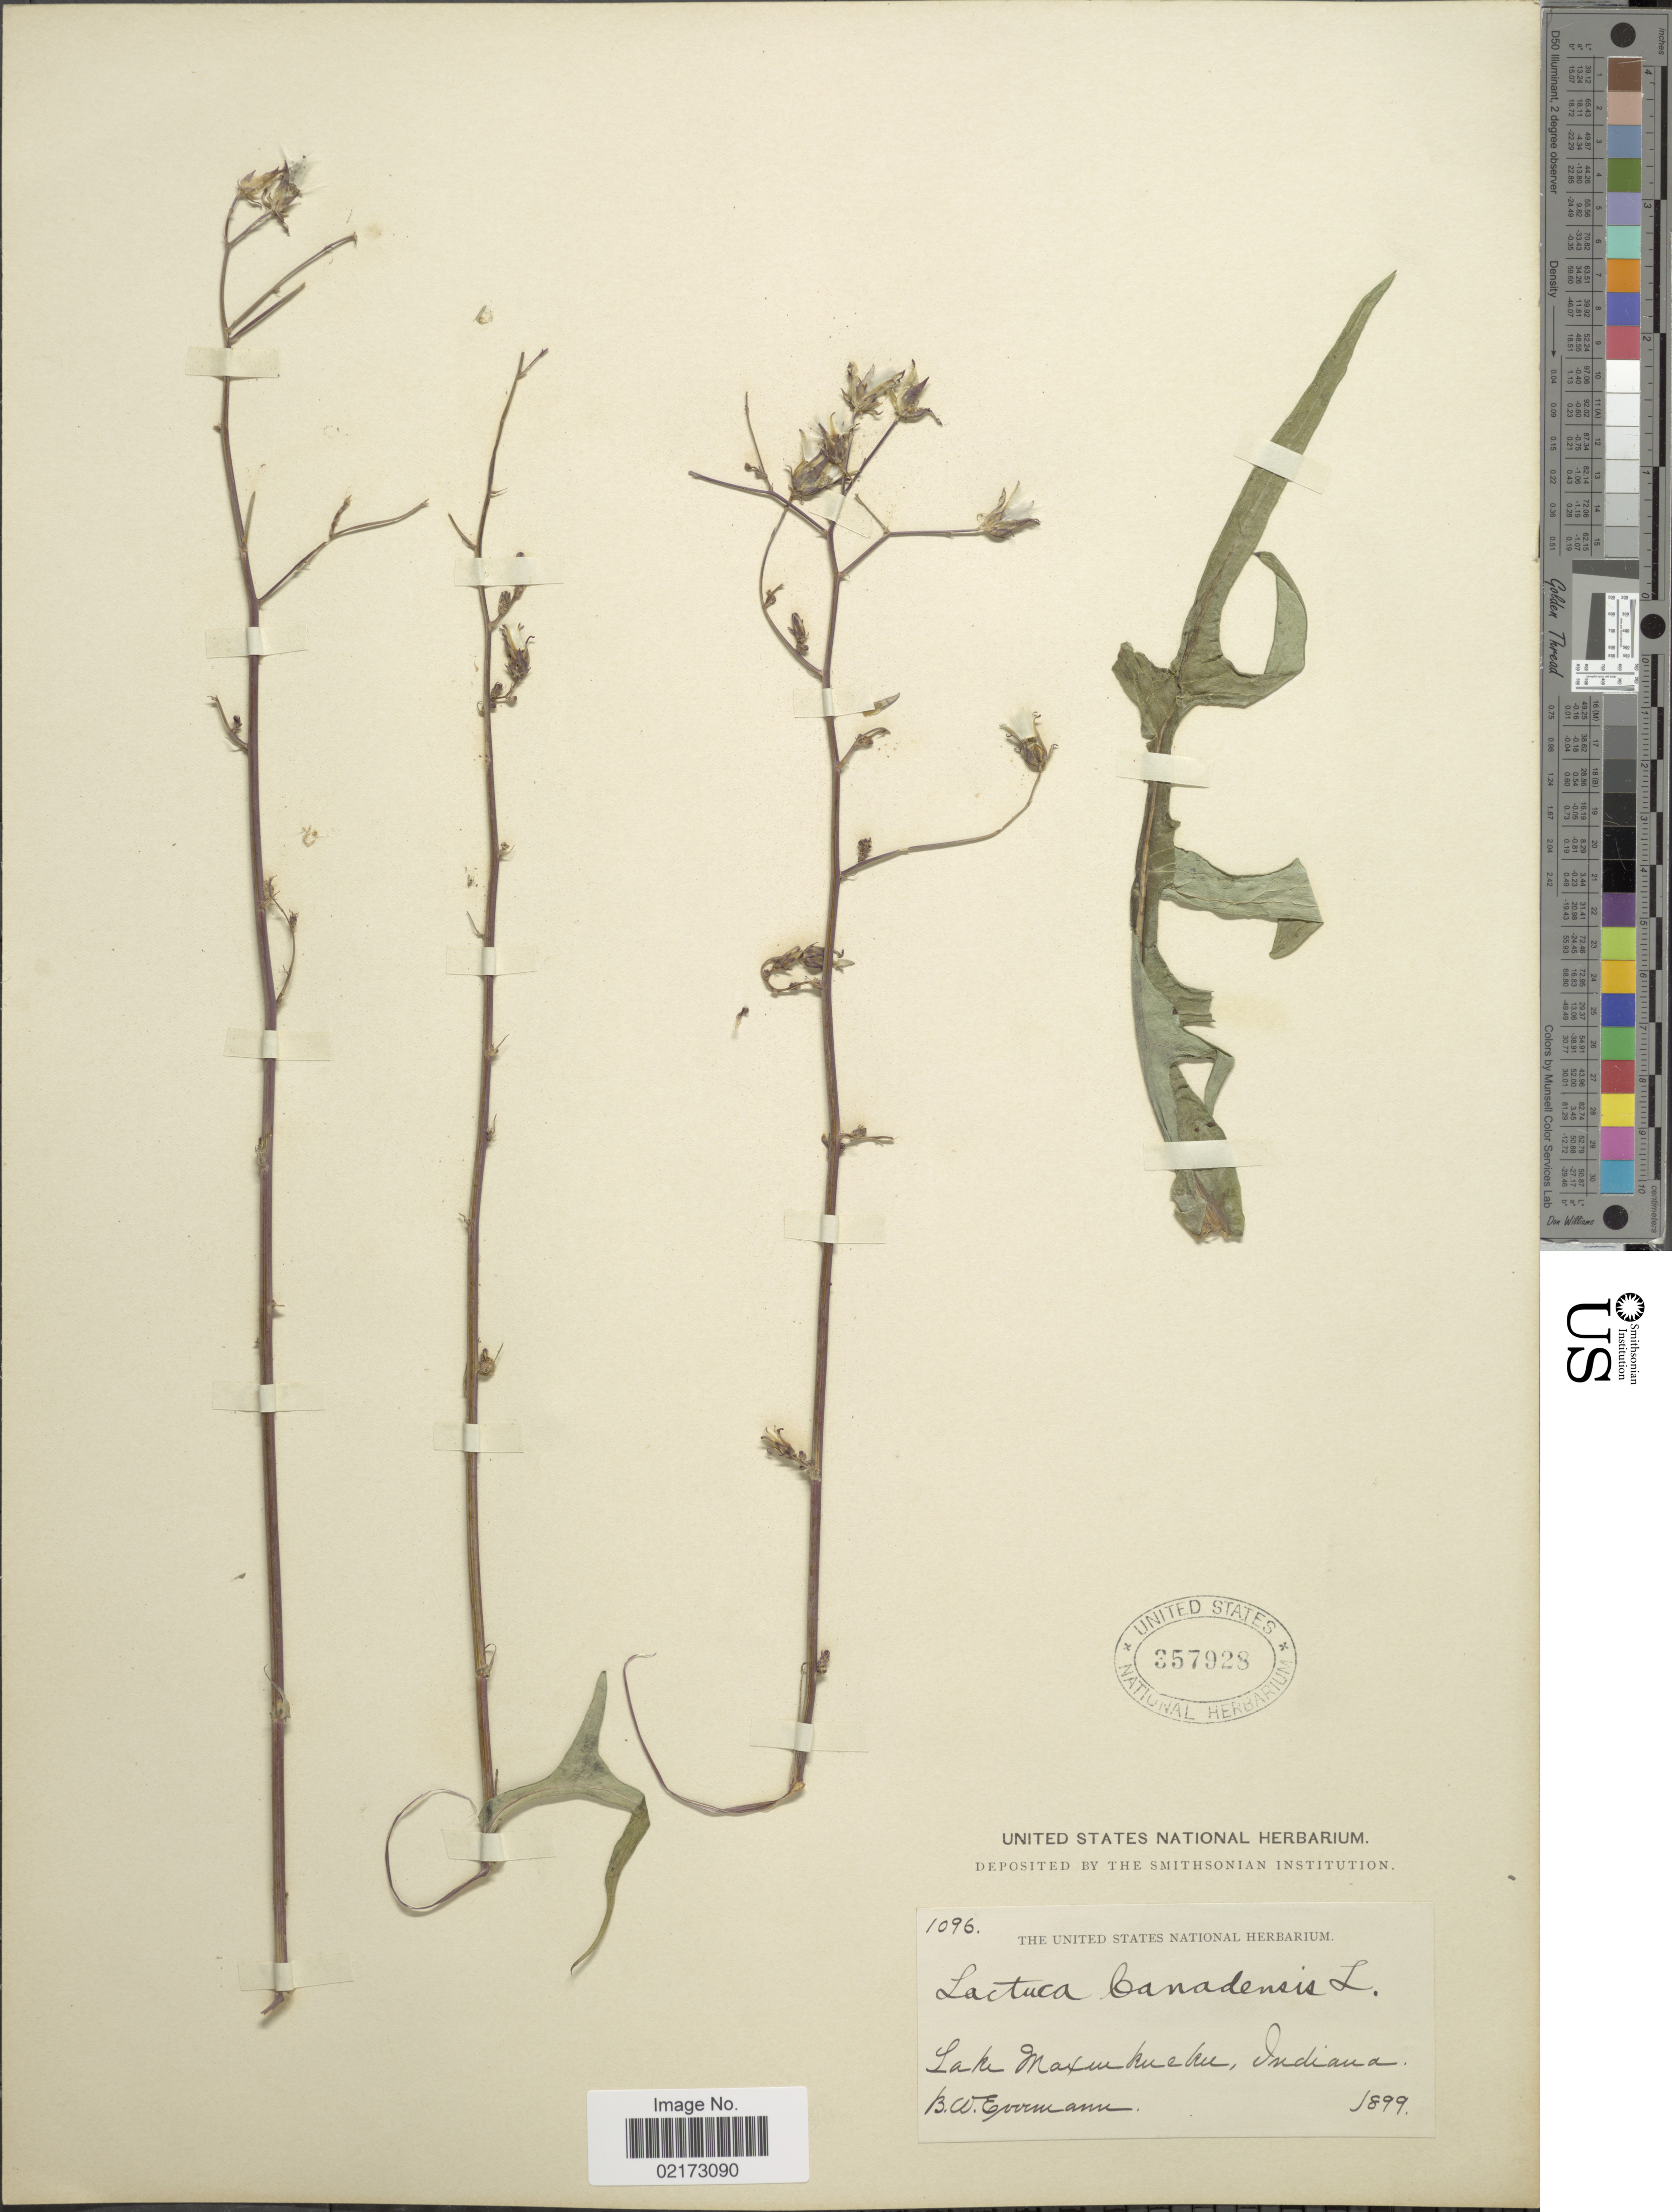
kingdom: Plantae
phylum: Tracheophyta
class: Magnoliopsida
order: Asterales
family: Asteraceae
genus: Lactuca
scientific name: Lactuca canadensis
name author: L.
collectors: B. W. Evermann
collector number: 1096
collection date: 1899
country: United States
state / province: Indiana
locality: Lake Maxinkuckee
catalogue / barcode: US 357928